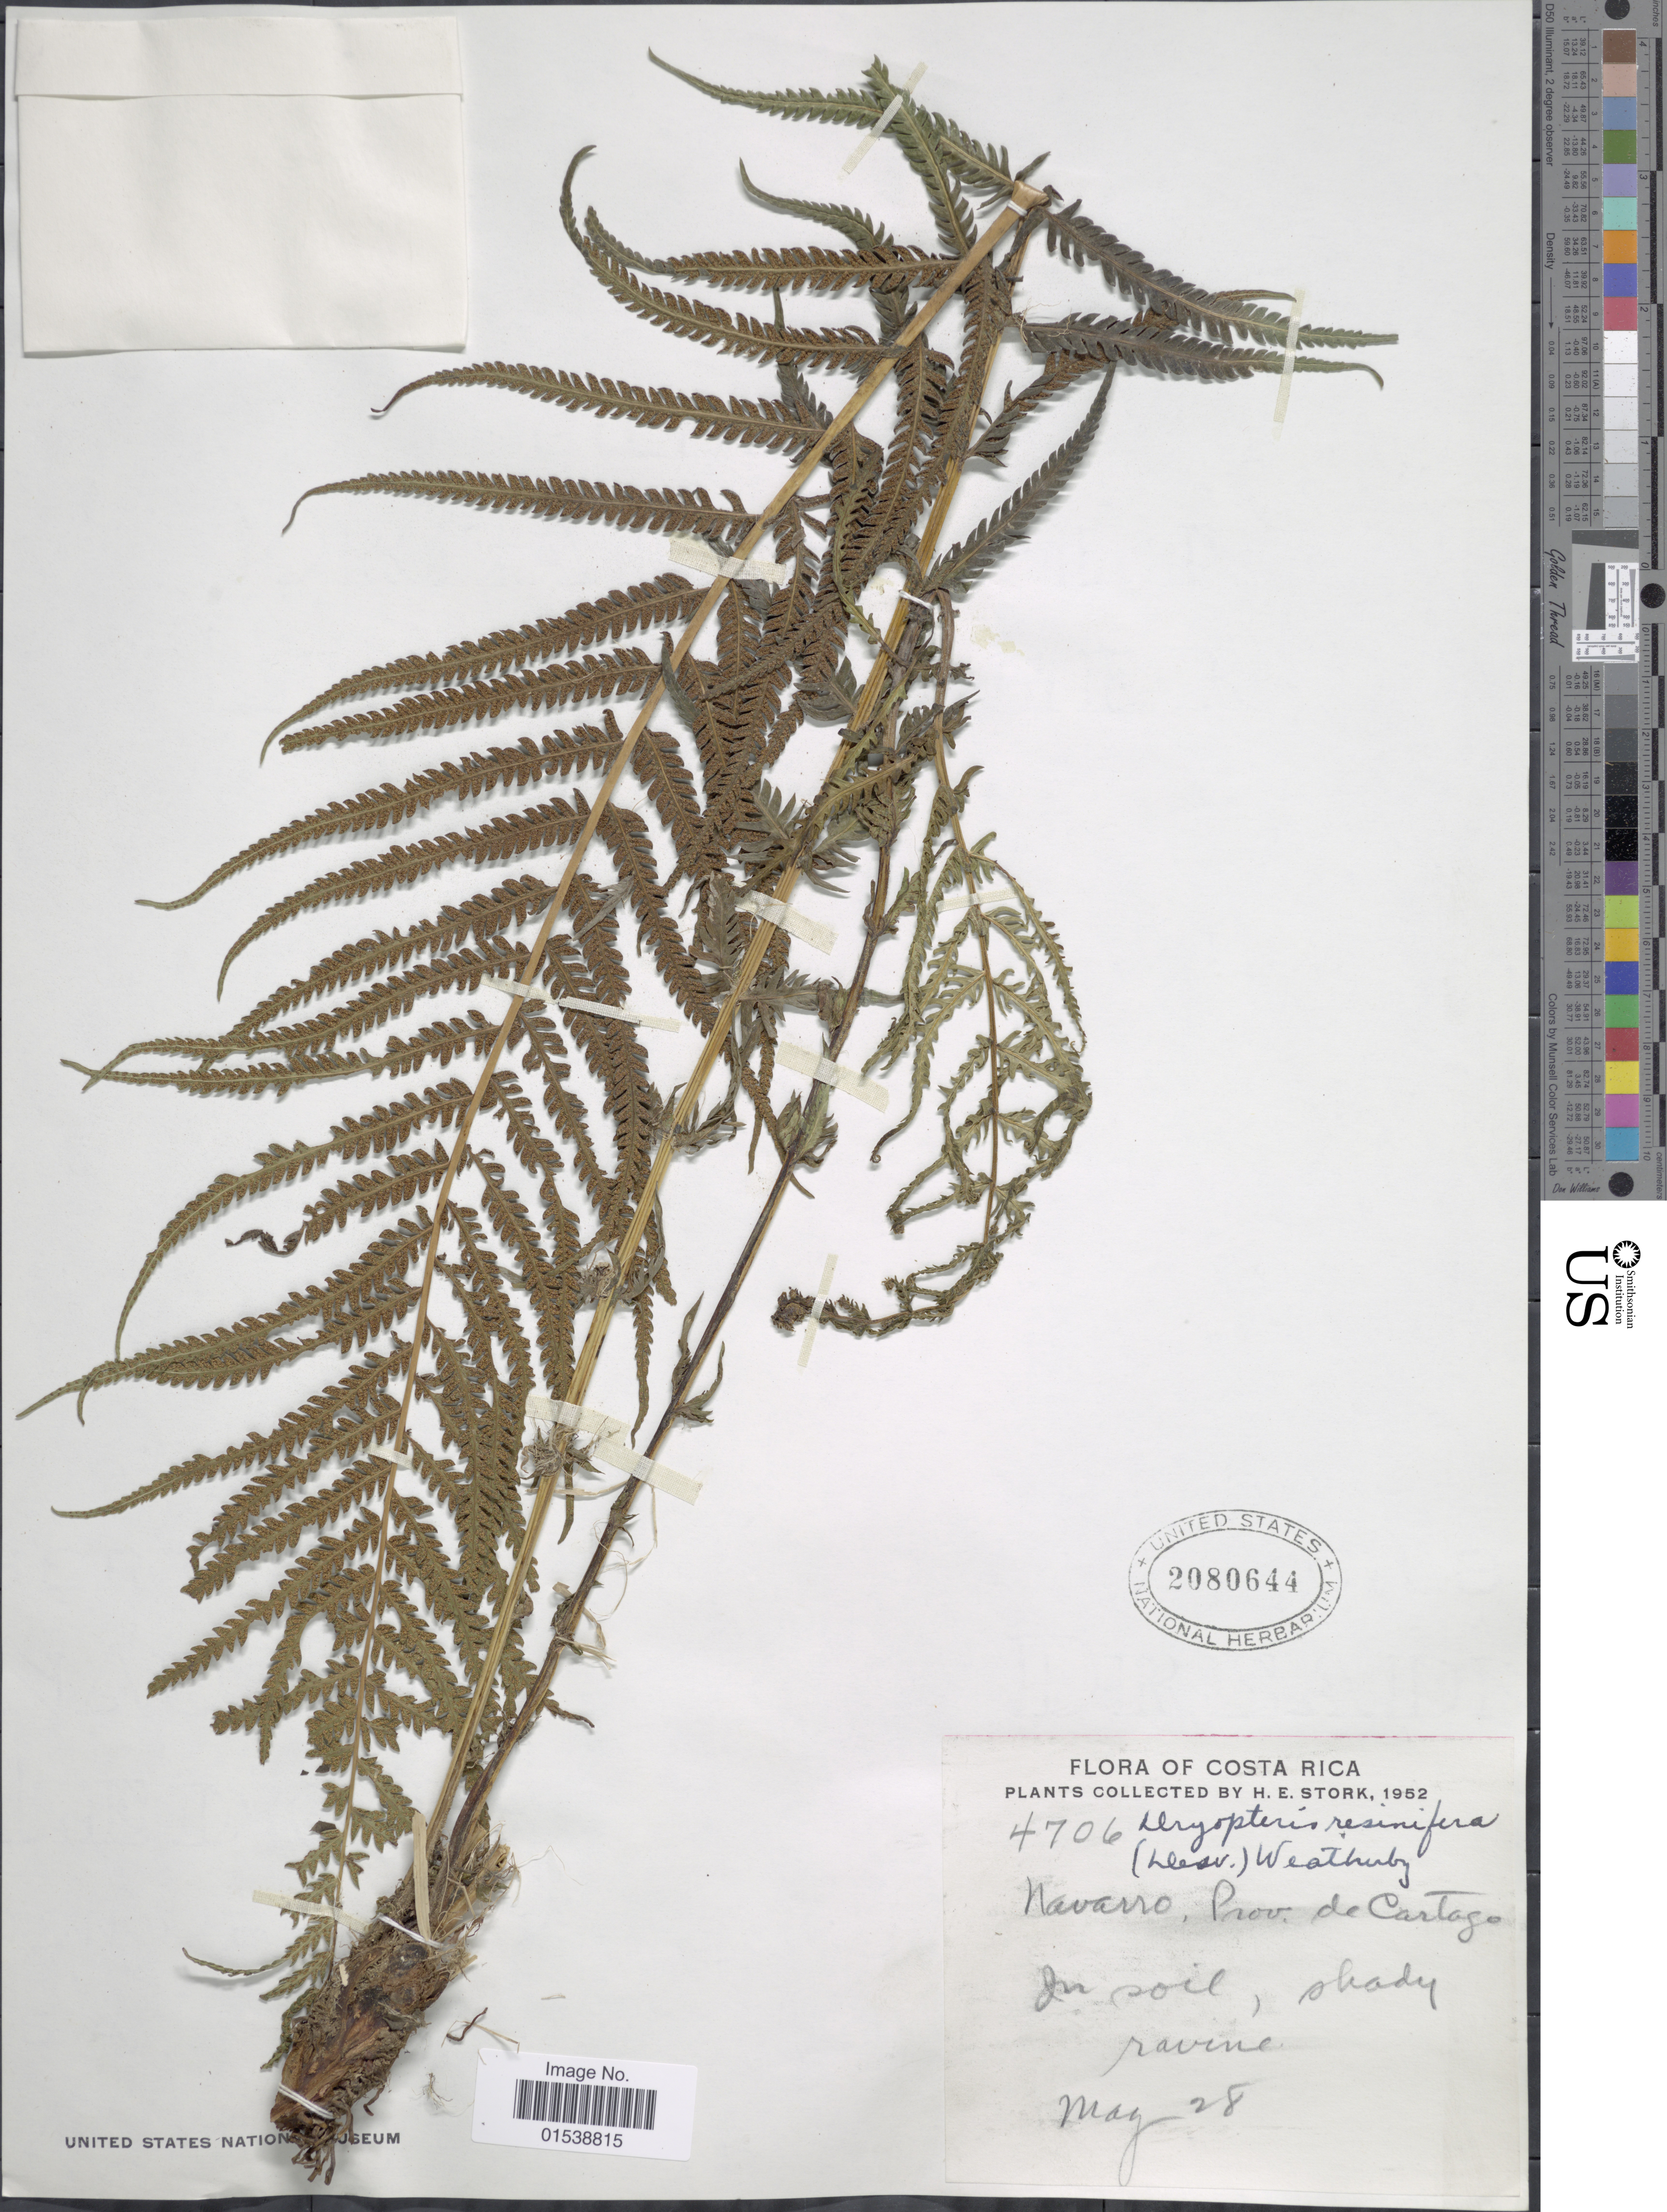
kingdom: Plantae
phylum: Tracheophyta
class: Polypodiopsida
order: Polypodiales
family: Thelypteridaceae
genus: Amauropelta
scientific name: Amauropelta resinifera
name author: (Desv.) Pic. Serm.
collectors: H. E. Stork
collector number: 4706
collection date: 1952-05-28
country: Costa Rica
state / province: Cartago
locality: Navarro, Prov. de Cartago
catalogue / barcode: US 2080644